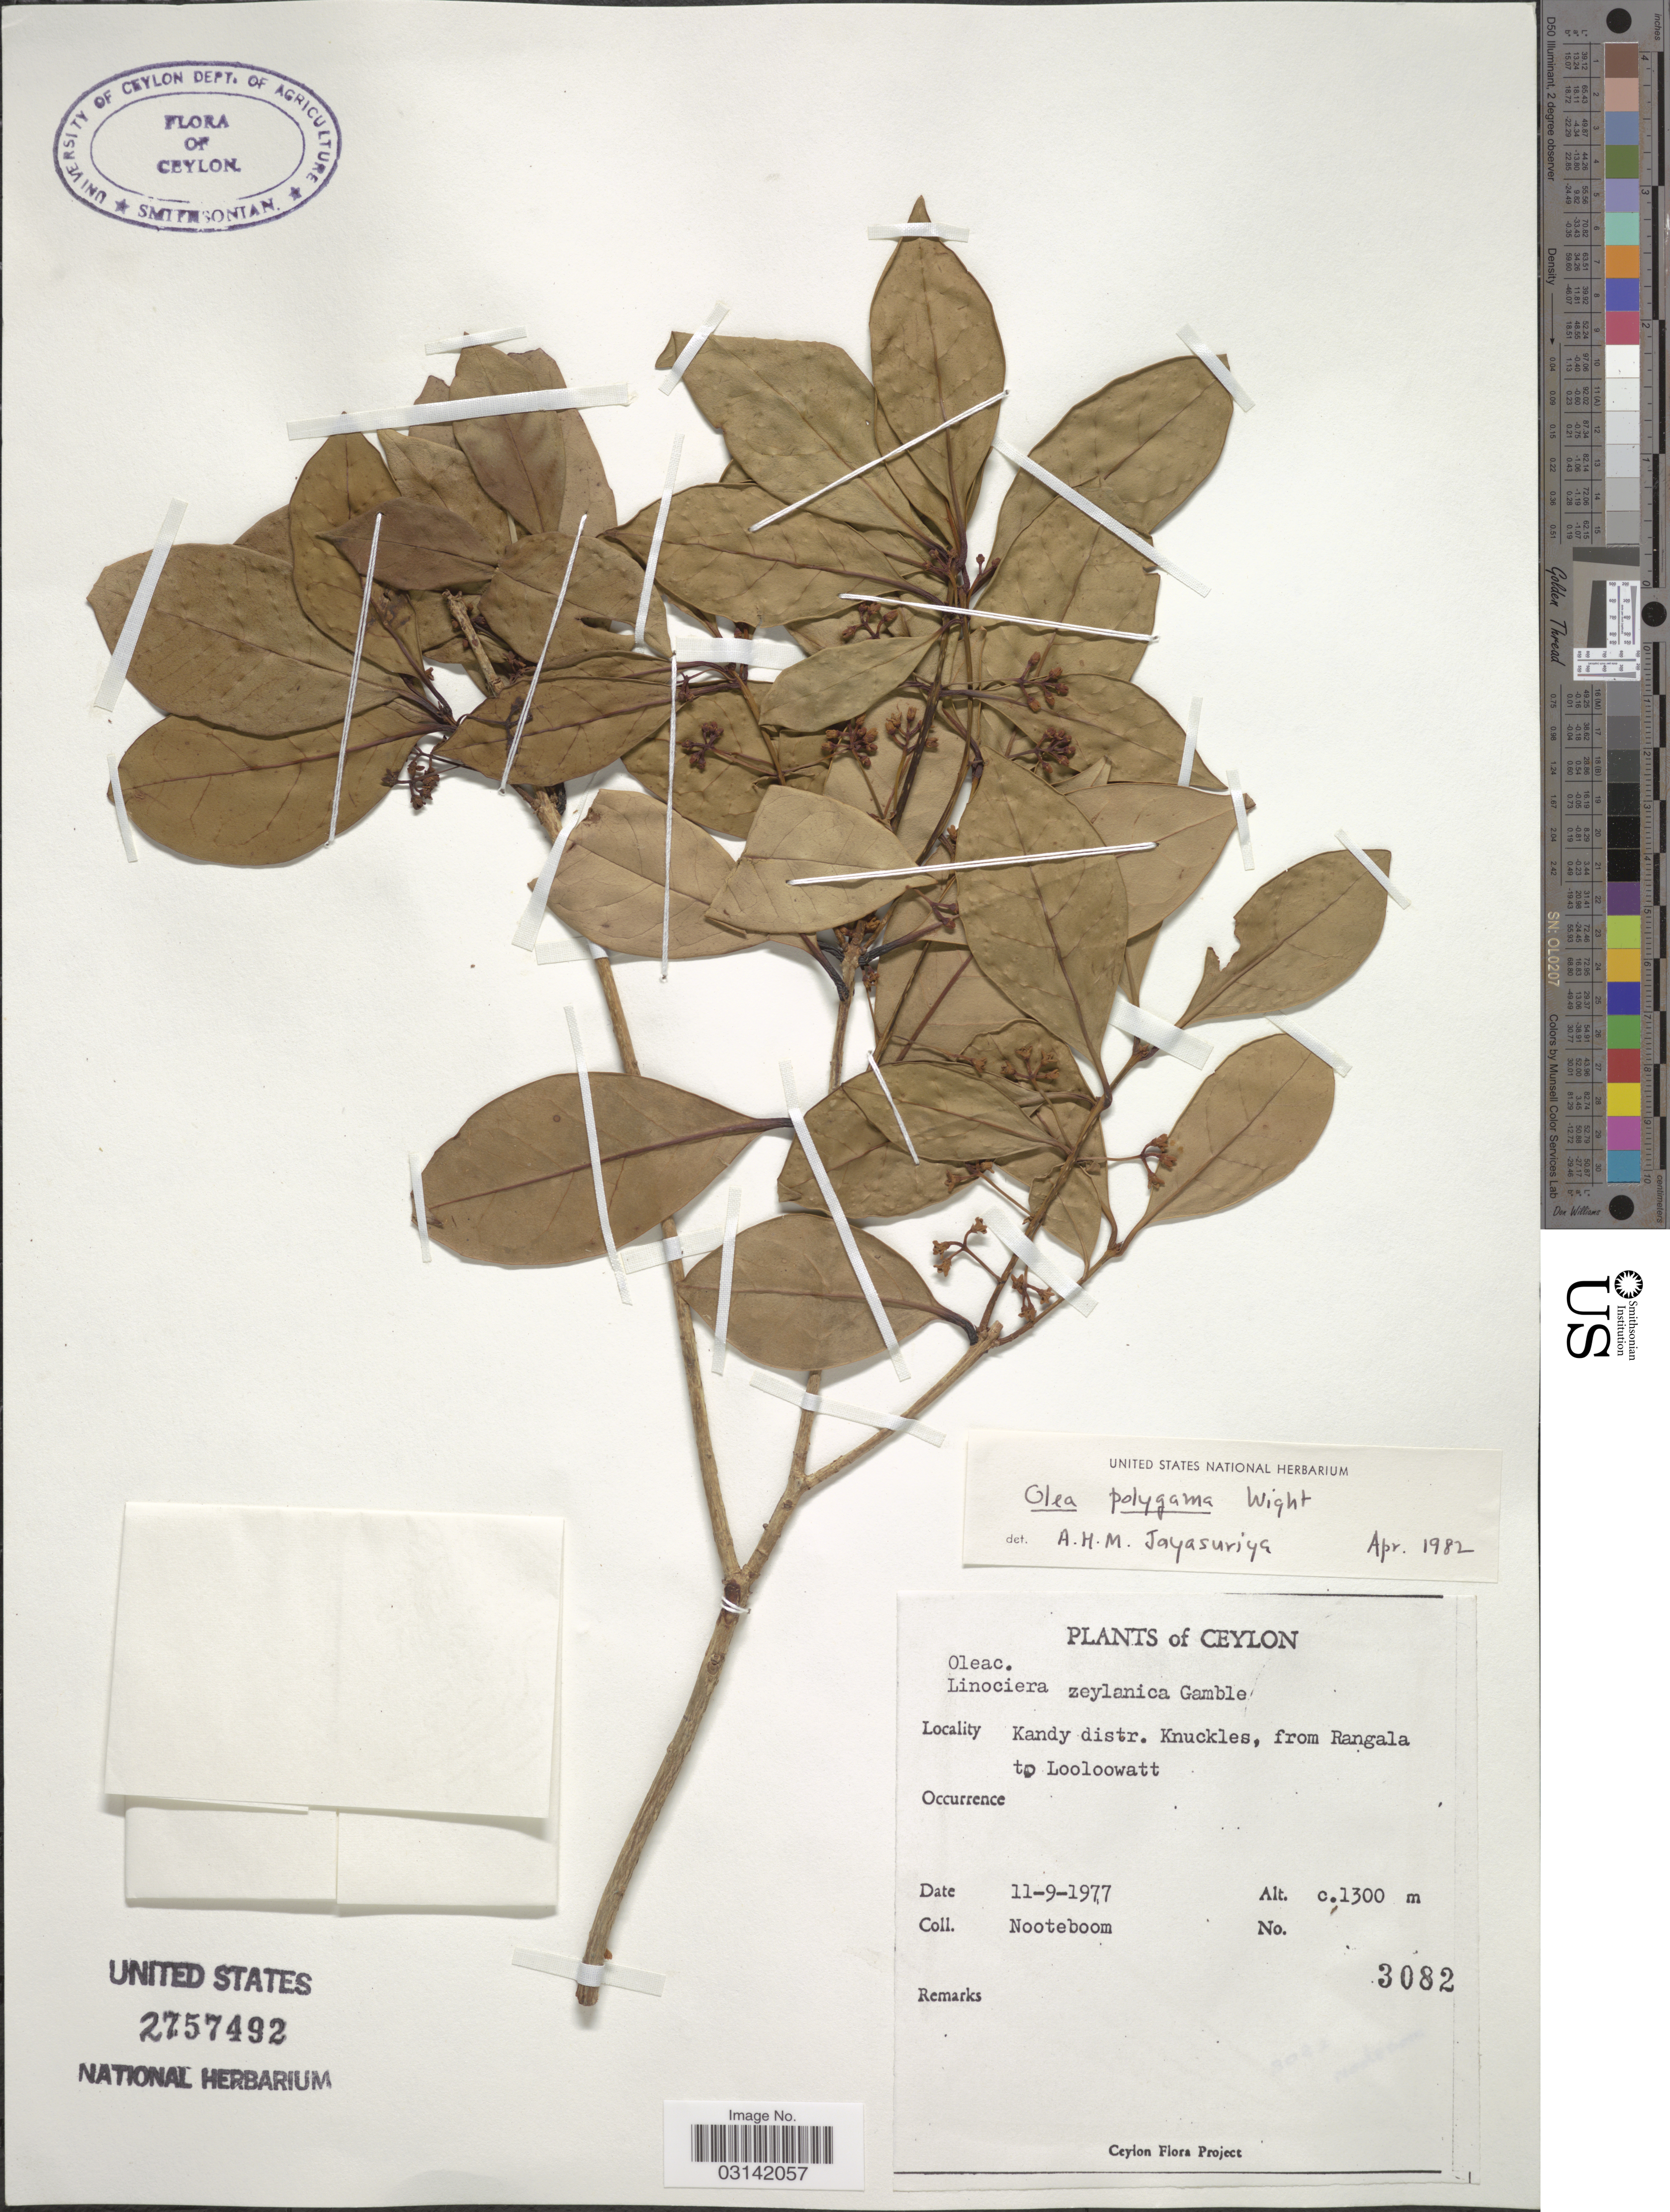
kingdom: Plantae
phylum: Tracheophyta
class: Magnoliopsida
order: Lamiales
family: Oleaceae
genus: Tetrapilus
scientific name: Tetrapilus polygamus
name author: (Wight) L.A.S. Johnson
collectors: Nooteboom, --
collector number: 3082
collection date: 1977-09-11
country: Sri Lanka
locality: Ceylon, Kandy distr. Knuckles, from Rangala to Looloowatt.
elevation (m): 1300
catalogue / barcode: US 2757492